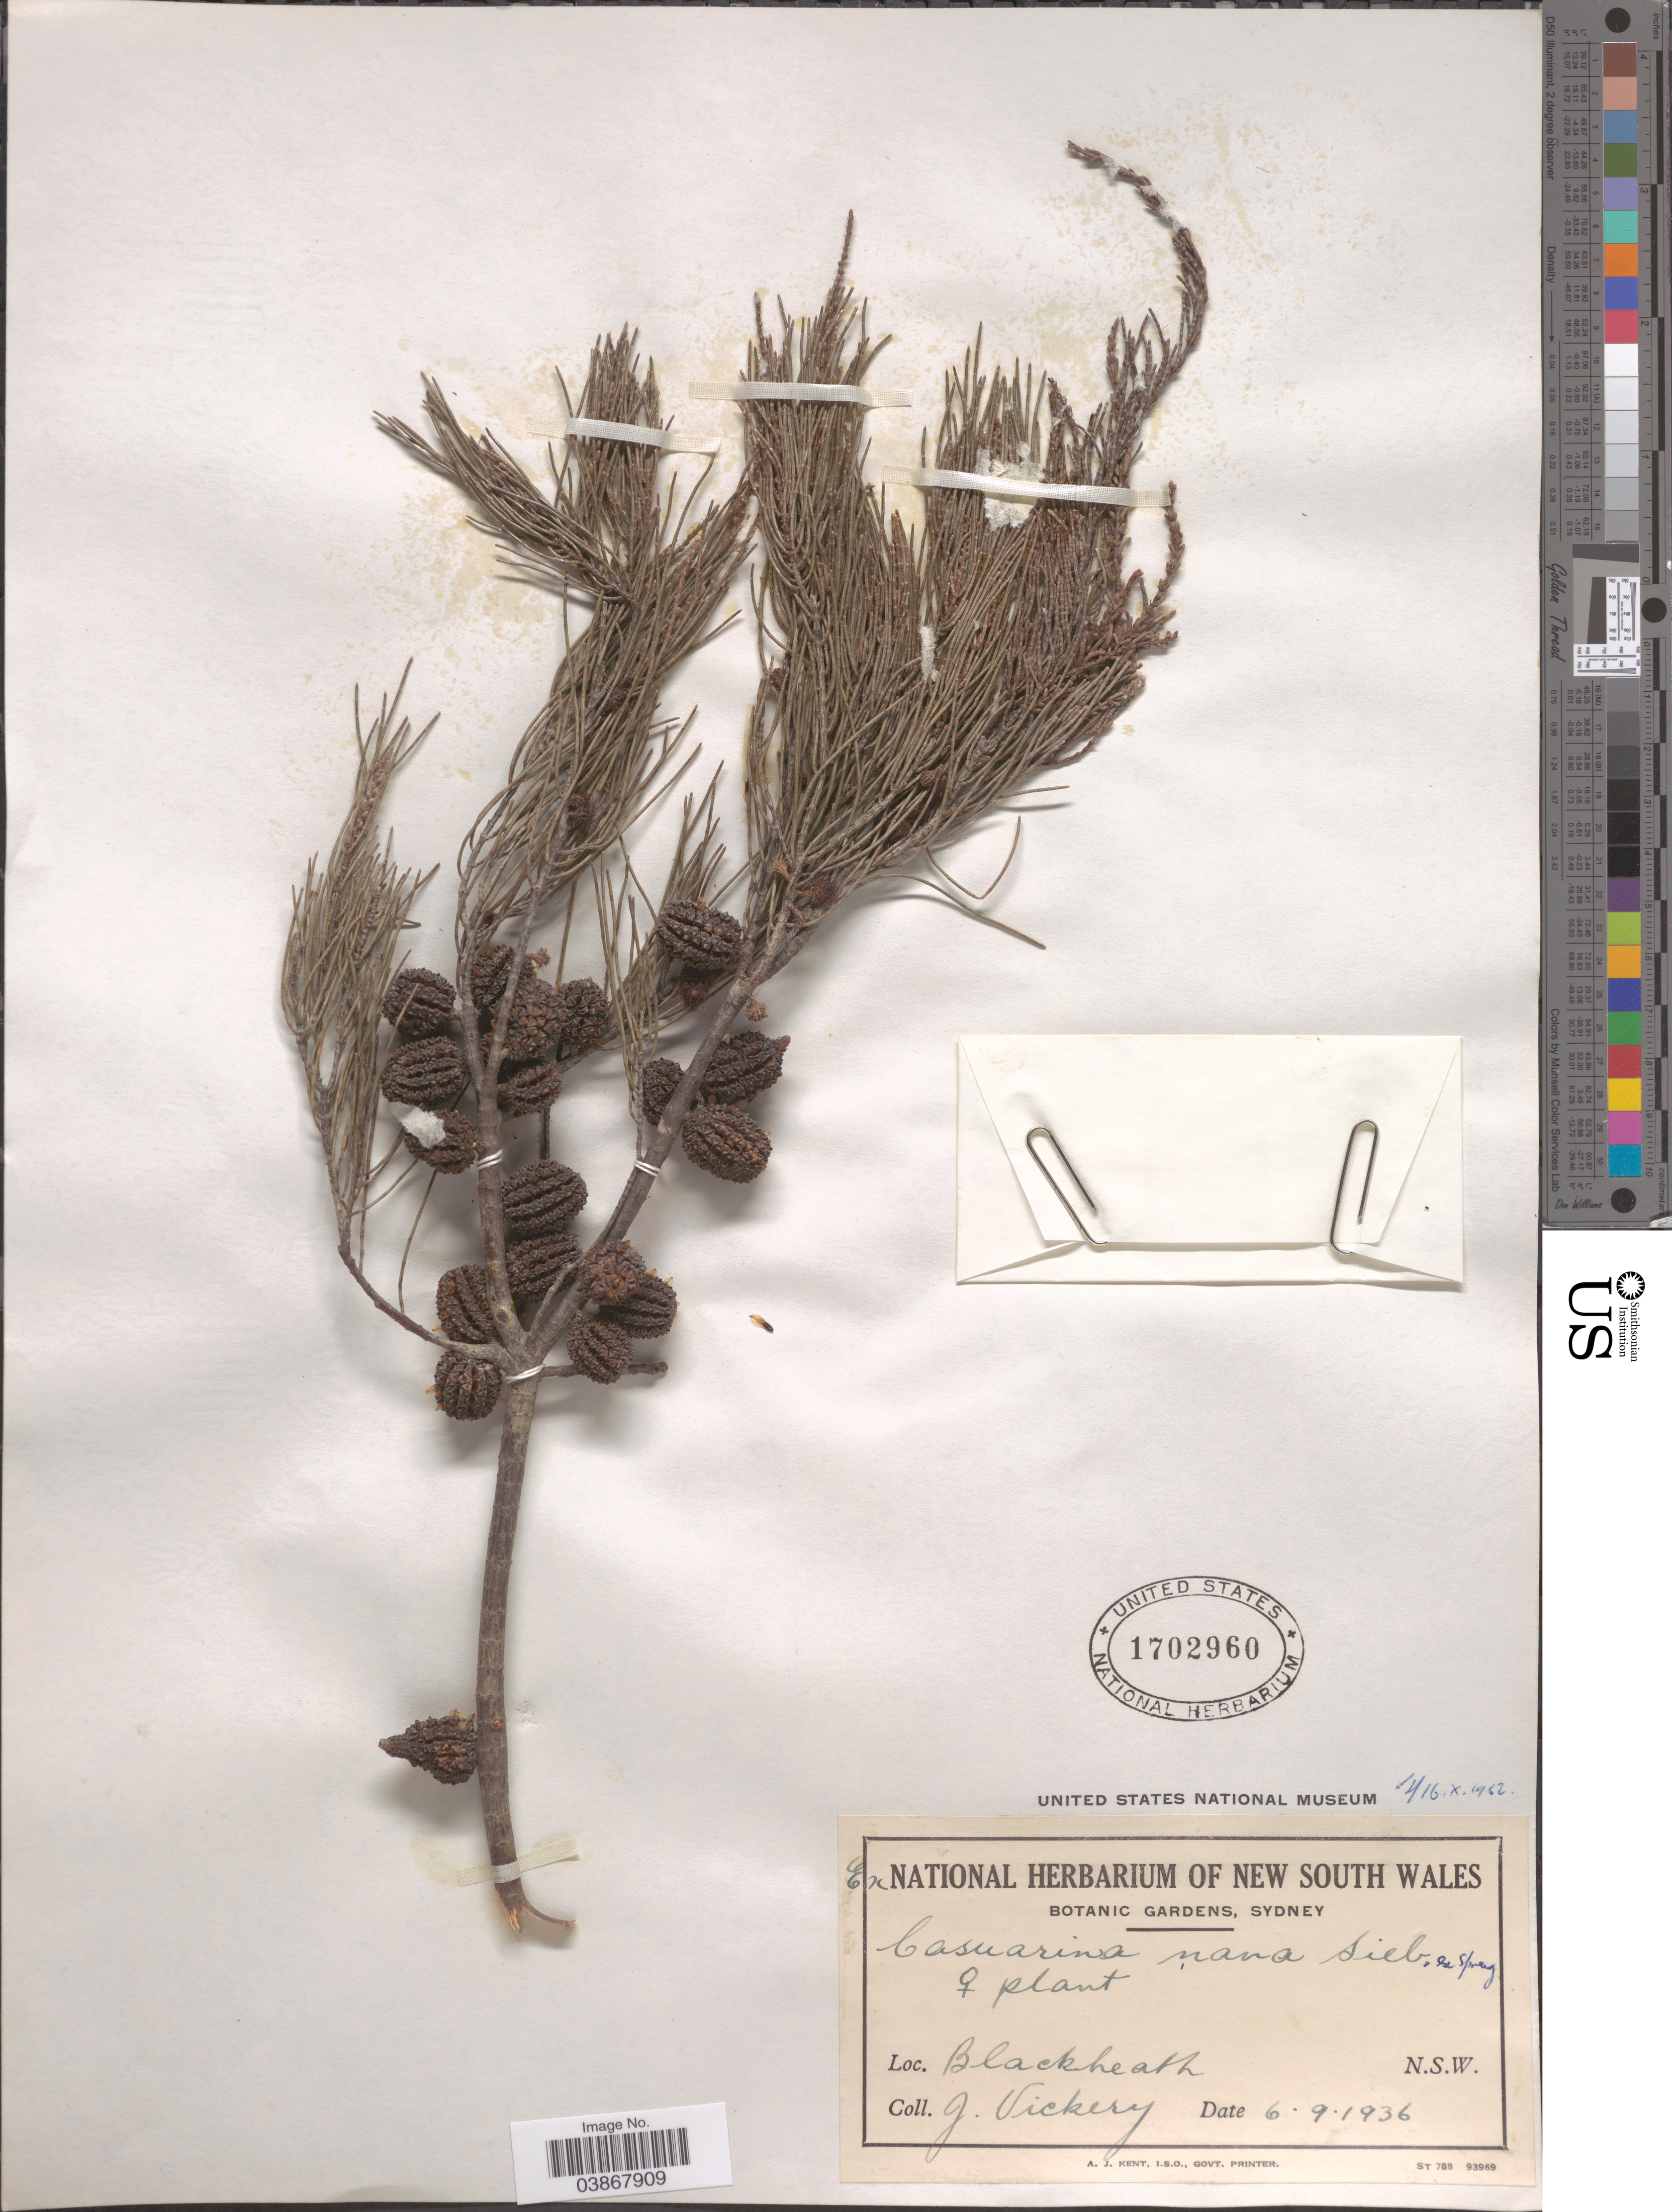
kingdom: Plantae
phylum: Tracheophyta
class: Magnoliopsida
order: Fagales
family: Casuarinaceae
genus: Casuarina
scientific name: Casuarina nana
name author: Sieber ex Spreng.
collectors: J. Vickery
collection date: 1936-09-06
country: Australia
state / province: New South Wales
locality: Blackheath.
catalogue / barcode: US 1702960